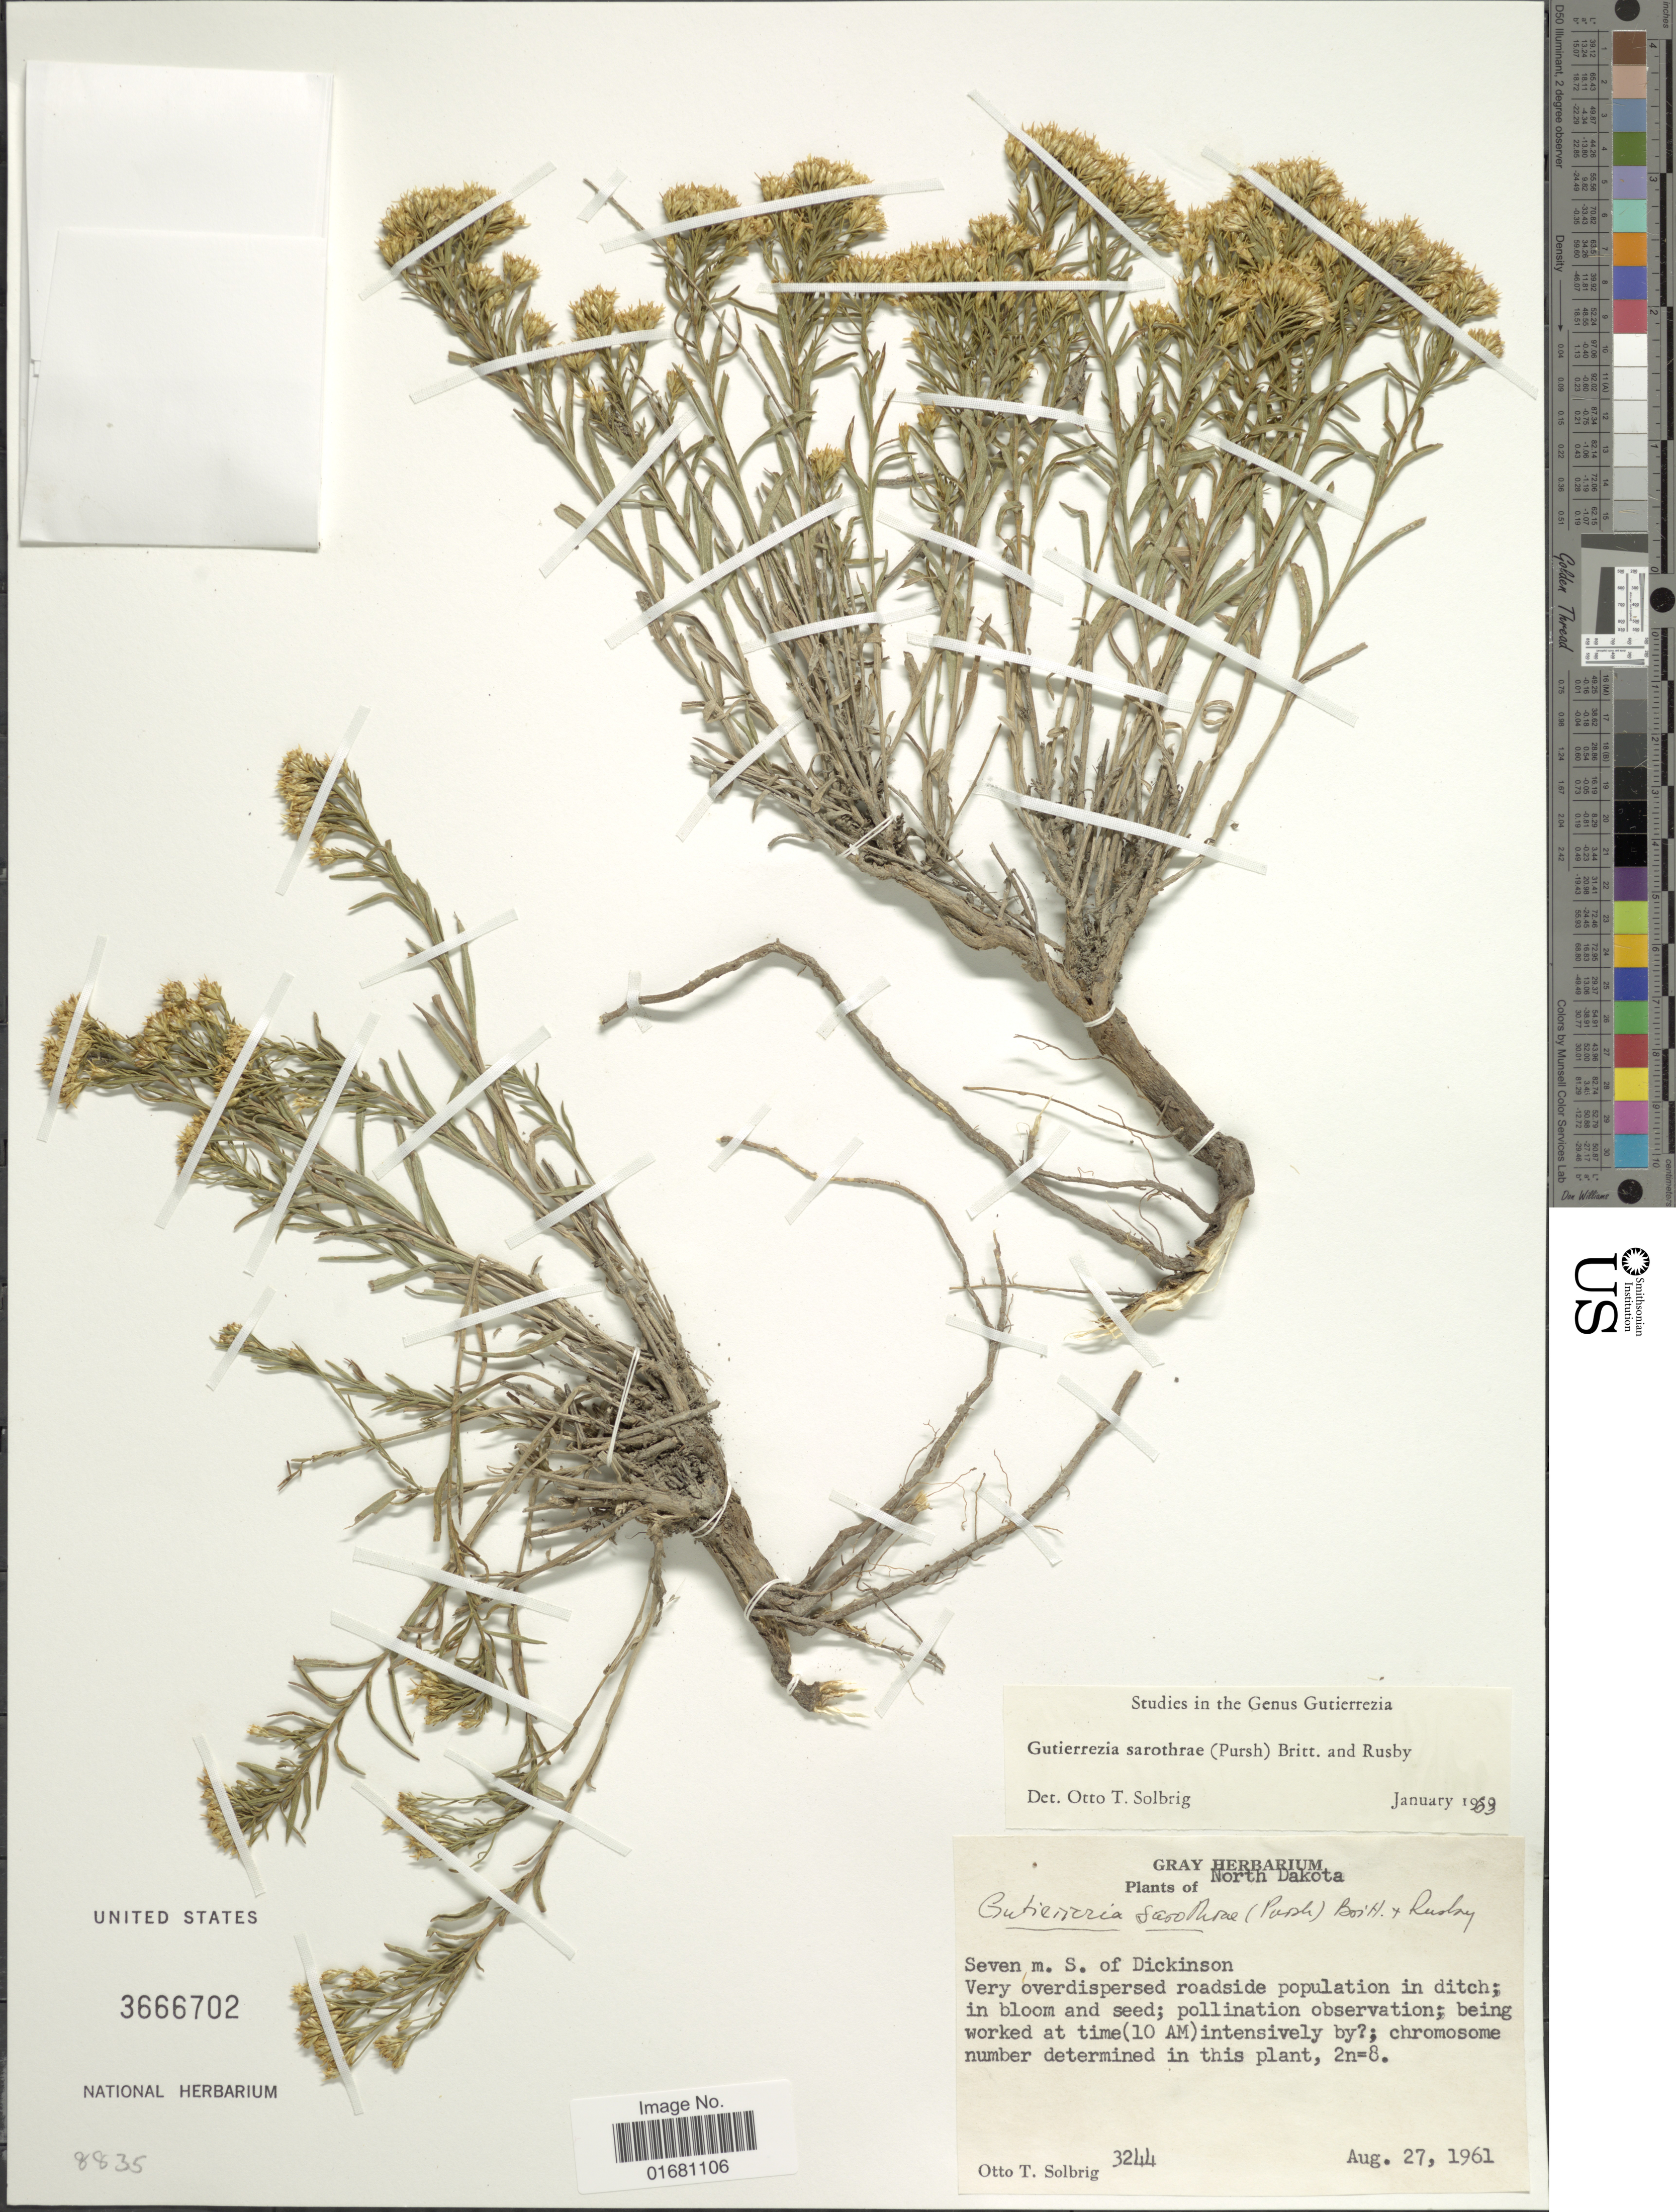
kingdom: Plantae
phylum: Tracheophyta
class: Magnoliopsida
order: Asterales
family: Asteraceae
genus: Gutierrezia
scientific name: Gutierrezia sarothrae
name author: (Pursh) Britton & Rusby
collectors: O. T. Solbrig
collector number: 3244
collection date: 1961-08-27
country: United States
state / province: North Dakota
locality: Seven m. S. of Dickinson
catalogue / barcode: US 3666702